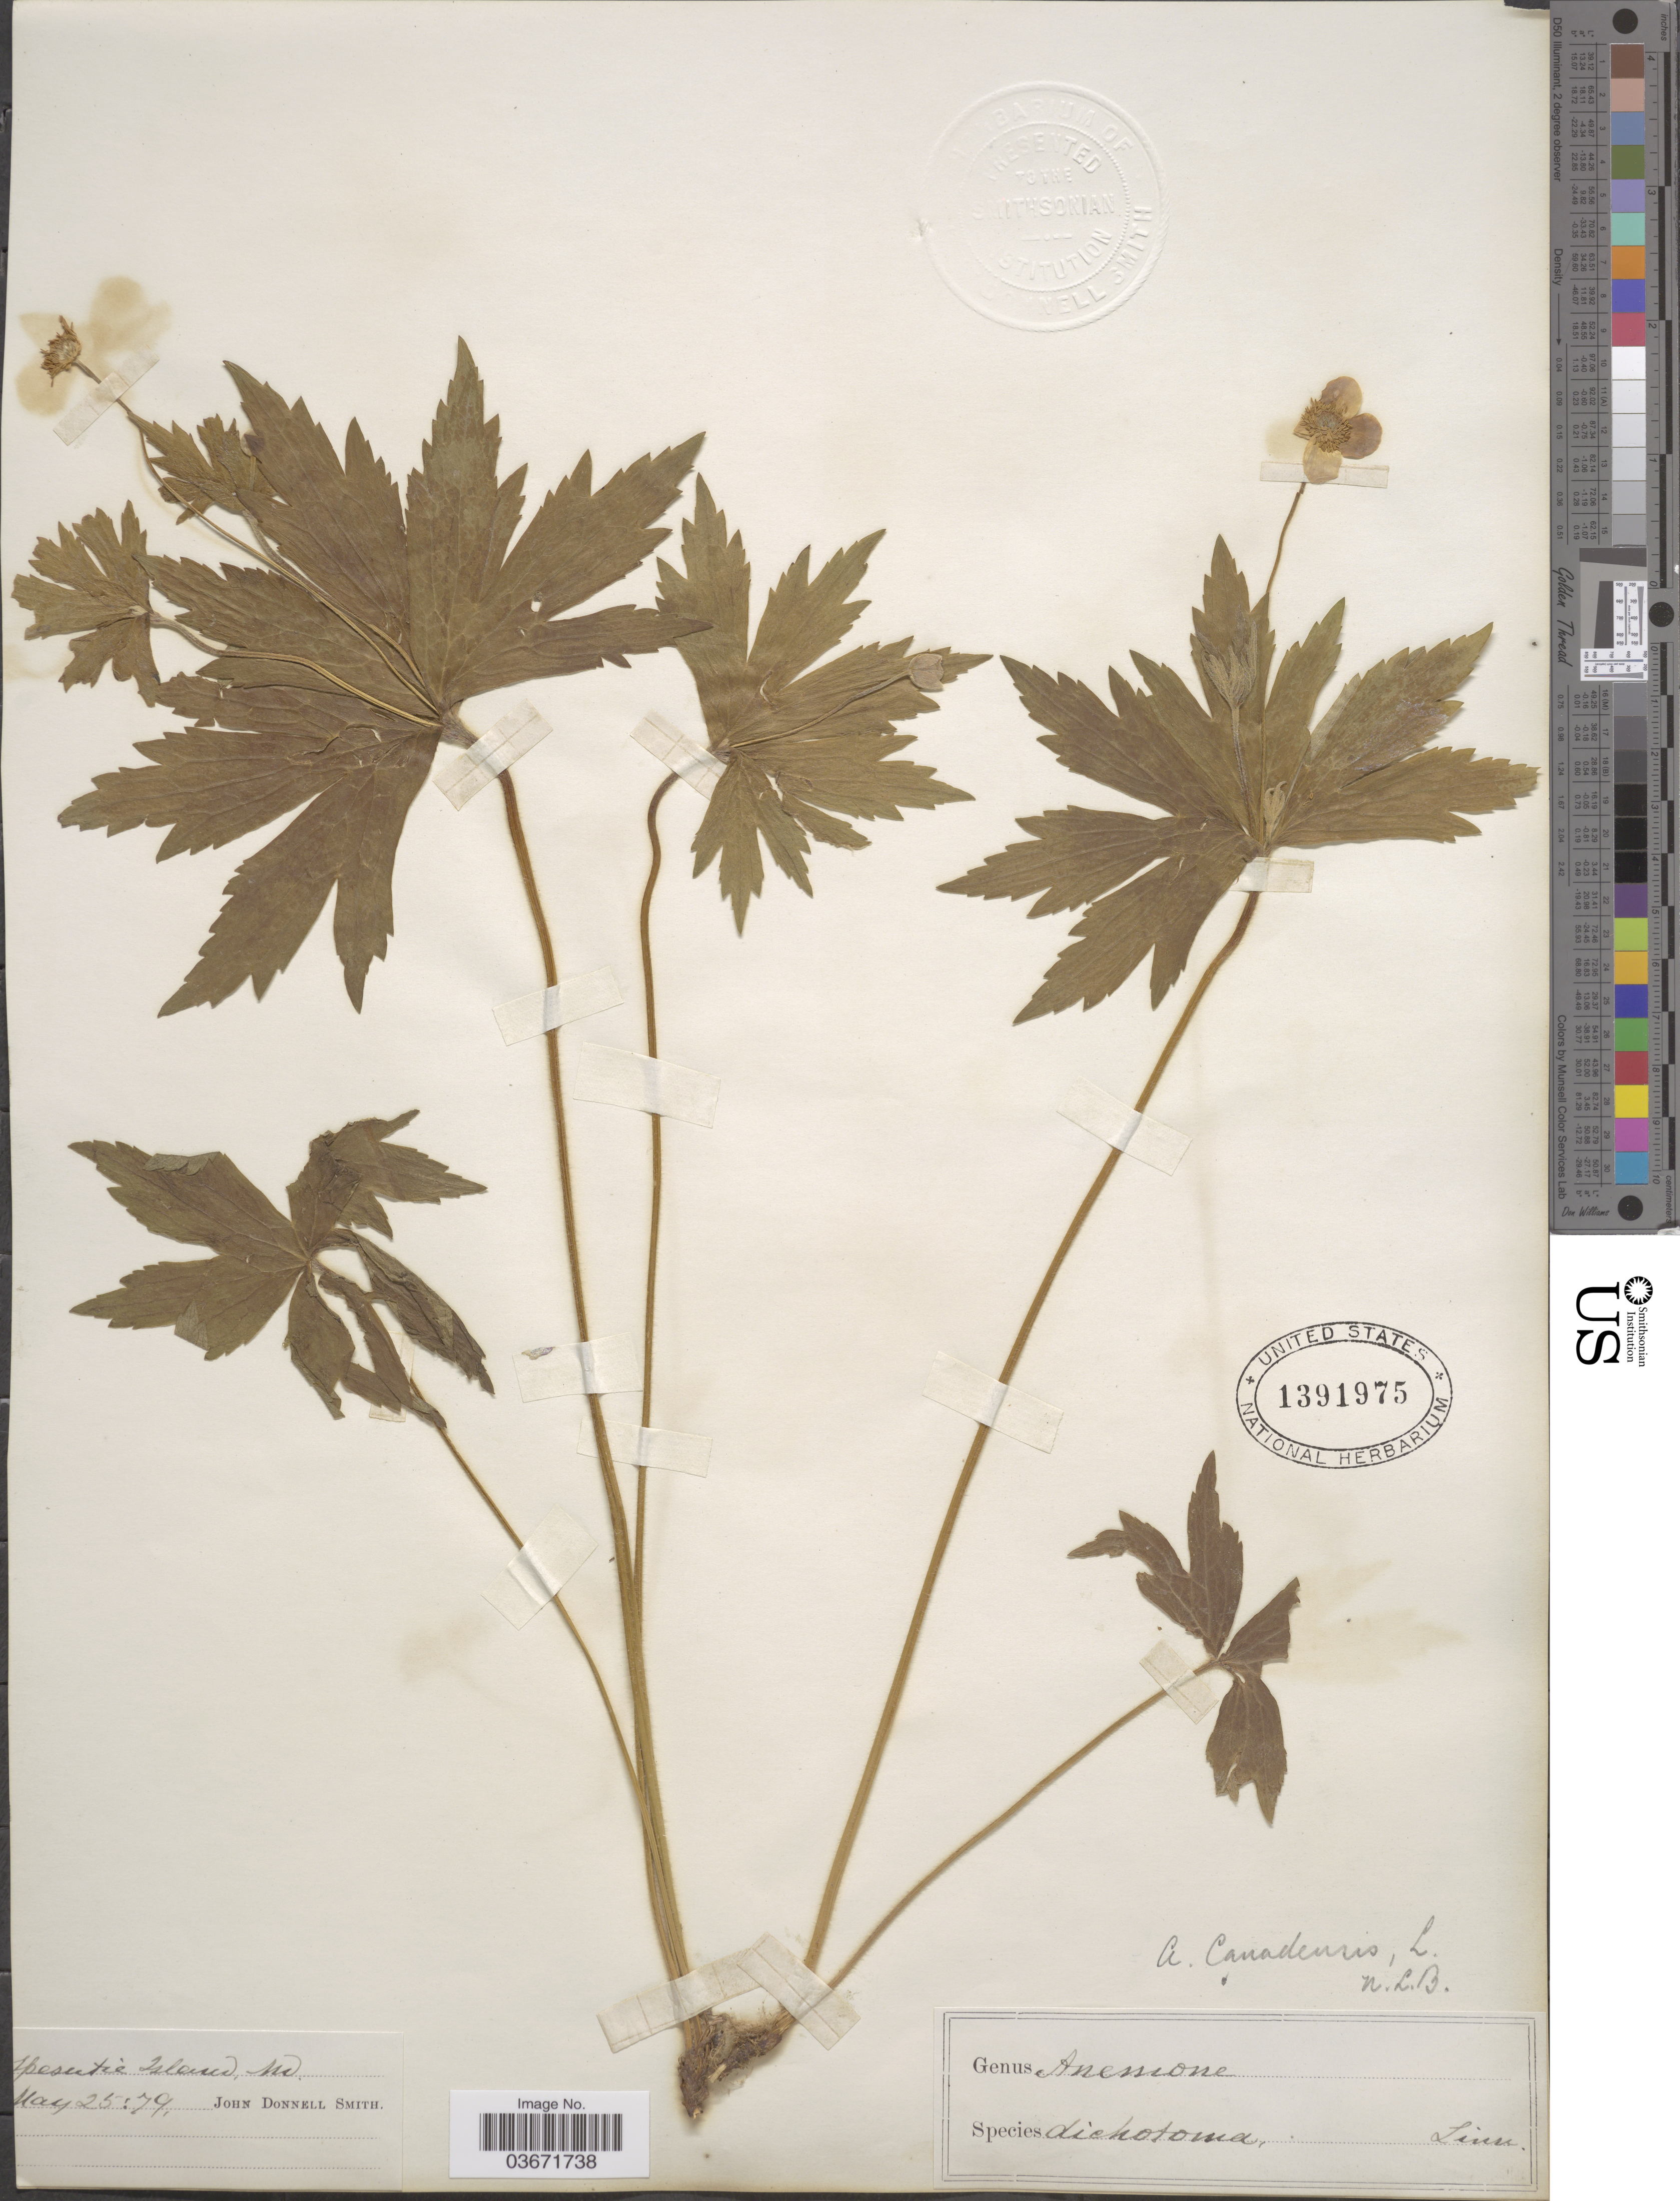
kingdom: Plantae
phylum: Tracheophyta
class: Magnoliopsida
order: Ranunculales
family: Ranunculaceae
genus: Anemone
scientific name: Anemone canadensis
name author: L.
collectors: J. Donnell Smith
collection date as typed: Transcribed d/m/y: 25/5/79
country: United States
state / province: Maryland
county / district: Harford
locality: Spesutie Island.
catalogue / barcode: US 1391975